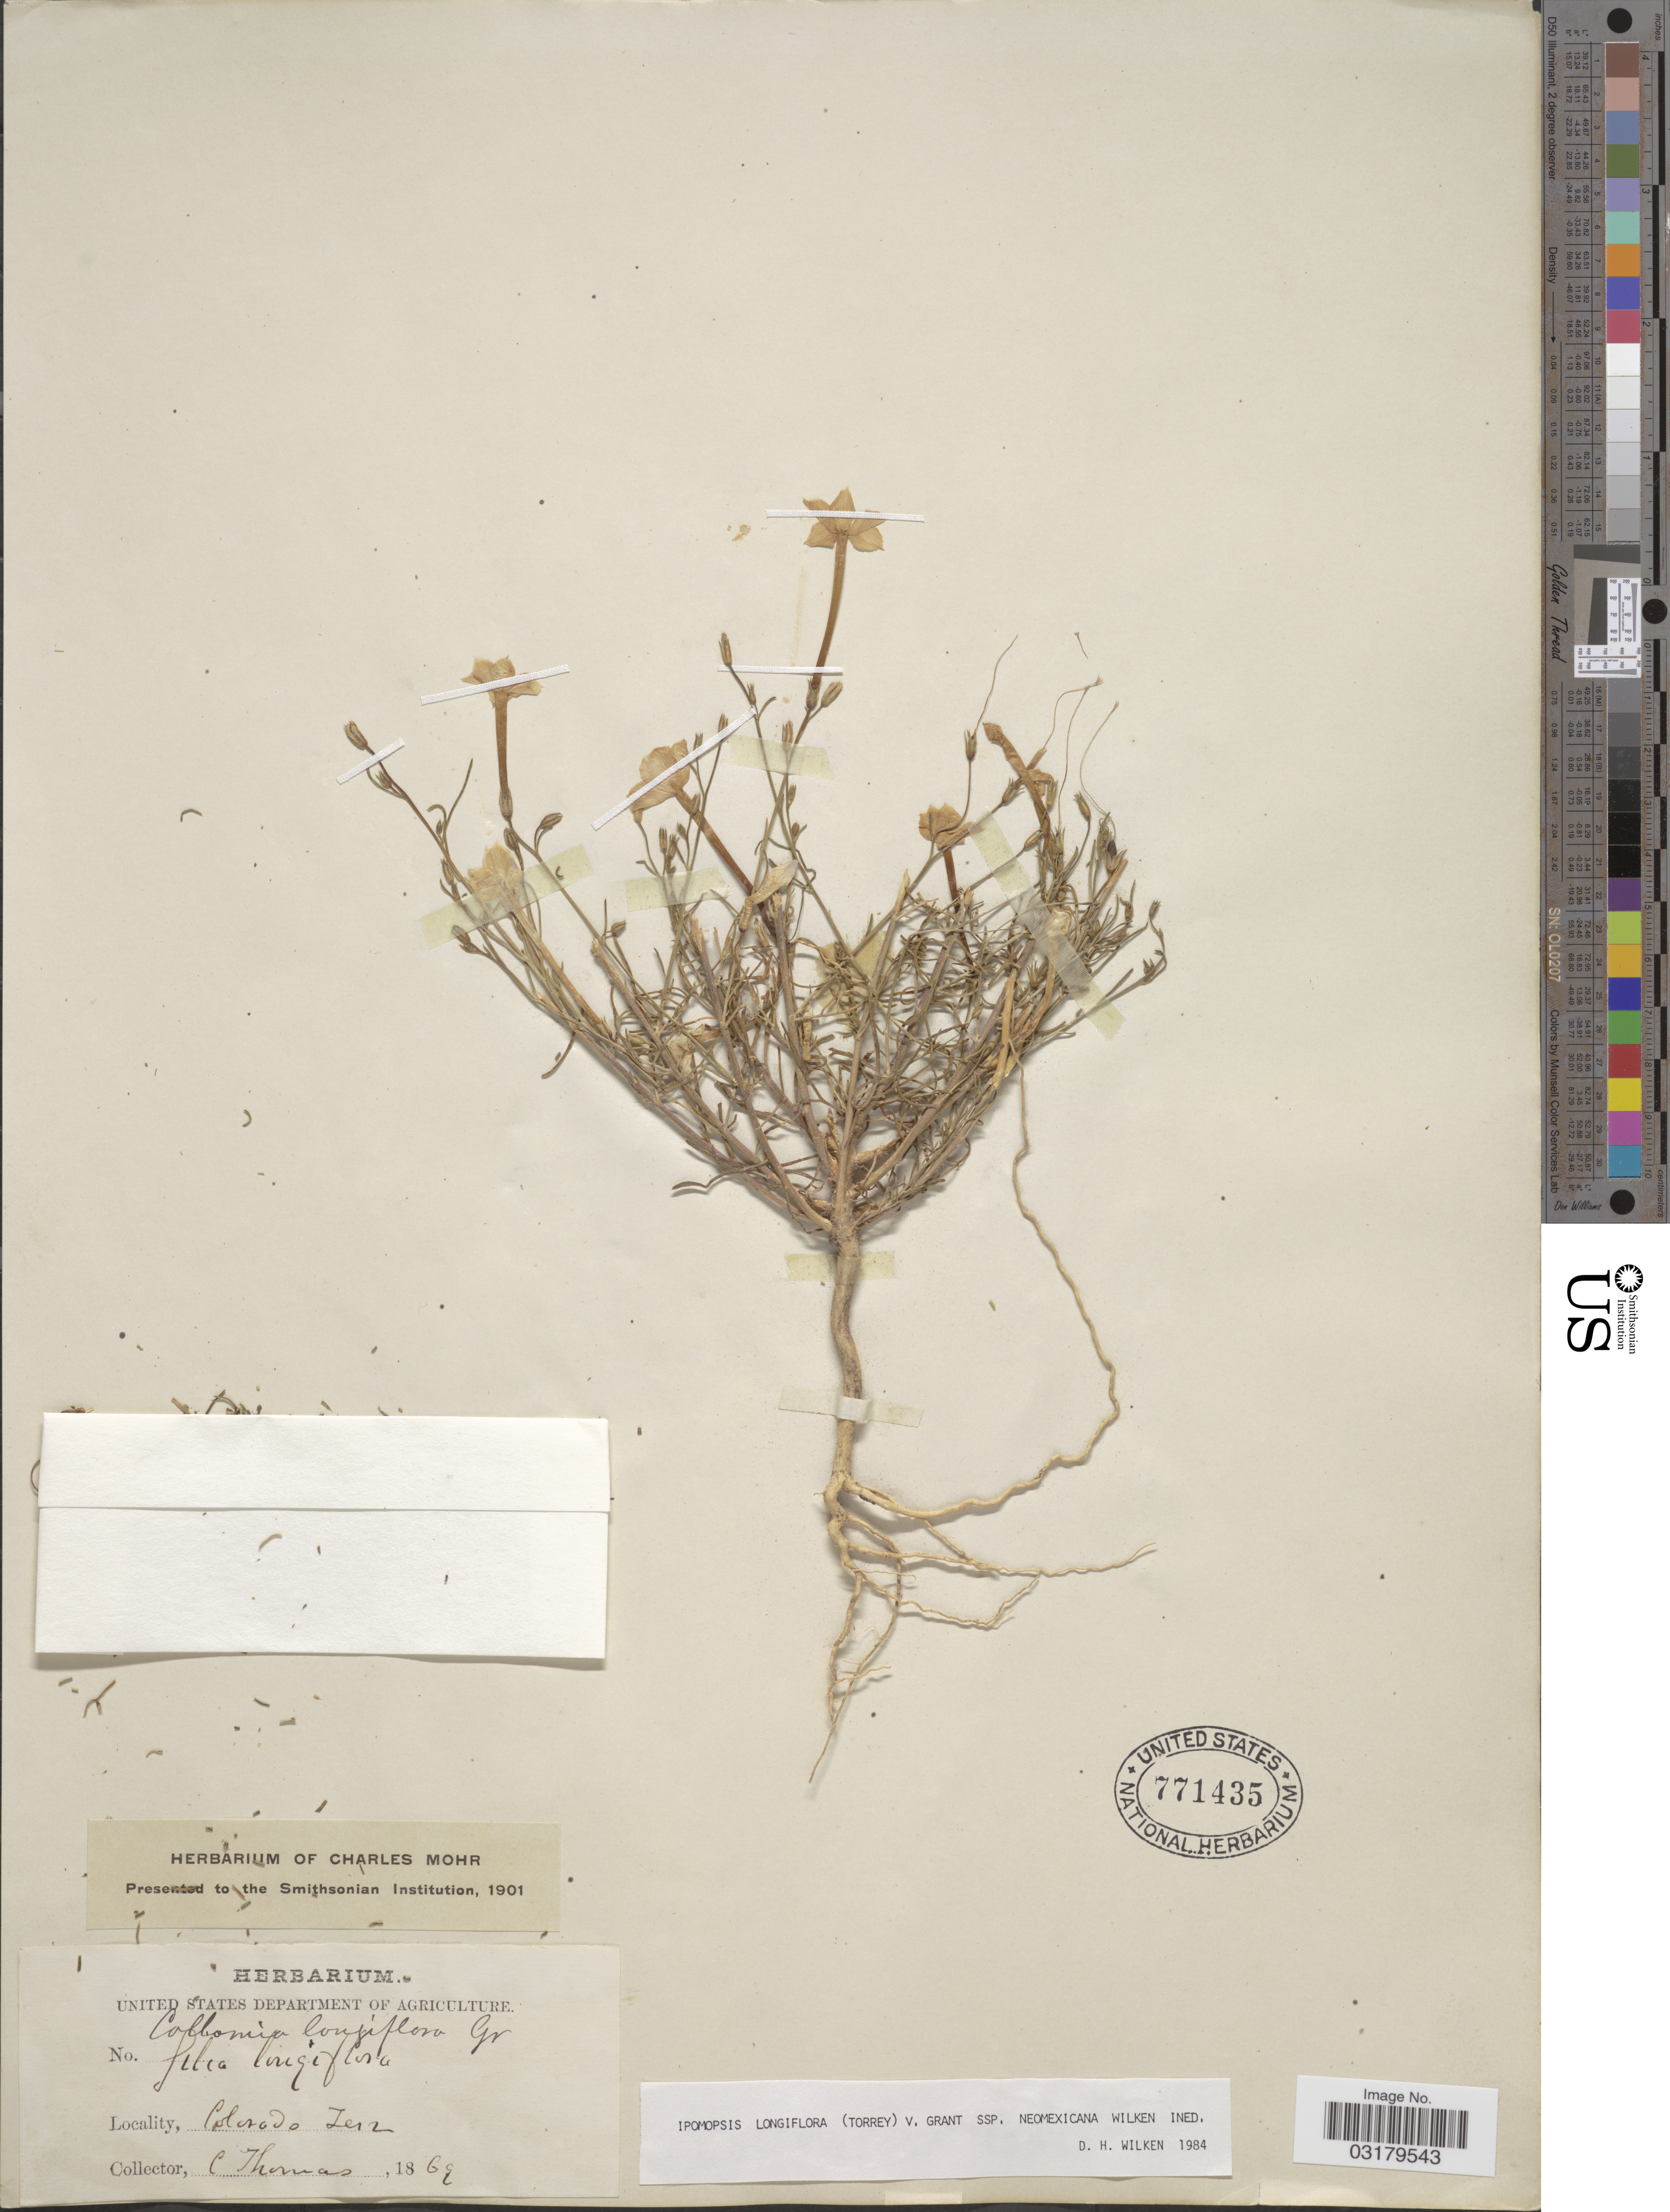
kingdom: Plantae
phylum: Tracheophyta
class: Magnoliopsida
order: Ericales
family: Polemoniaceae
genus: Ipomopsis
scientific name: Ipomopsis longiflora subsp. neomexicana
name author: (Torr.) V.E. Grant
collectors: C. Thomas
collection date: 1869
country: United States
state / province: Colorado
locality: Colorado Terr.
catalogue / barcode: US 771435